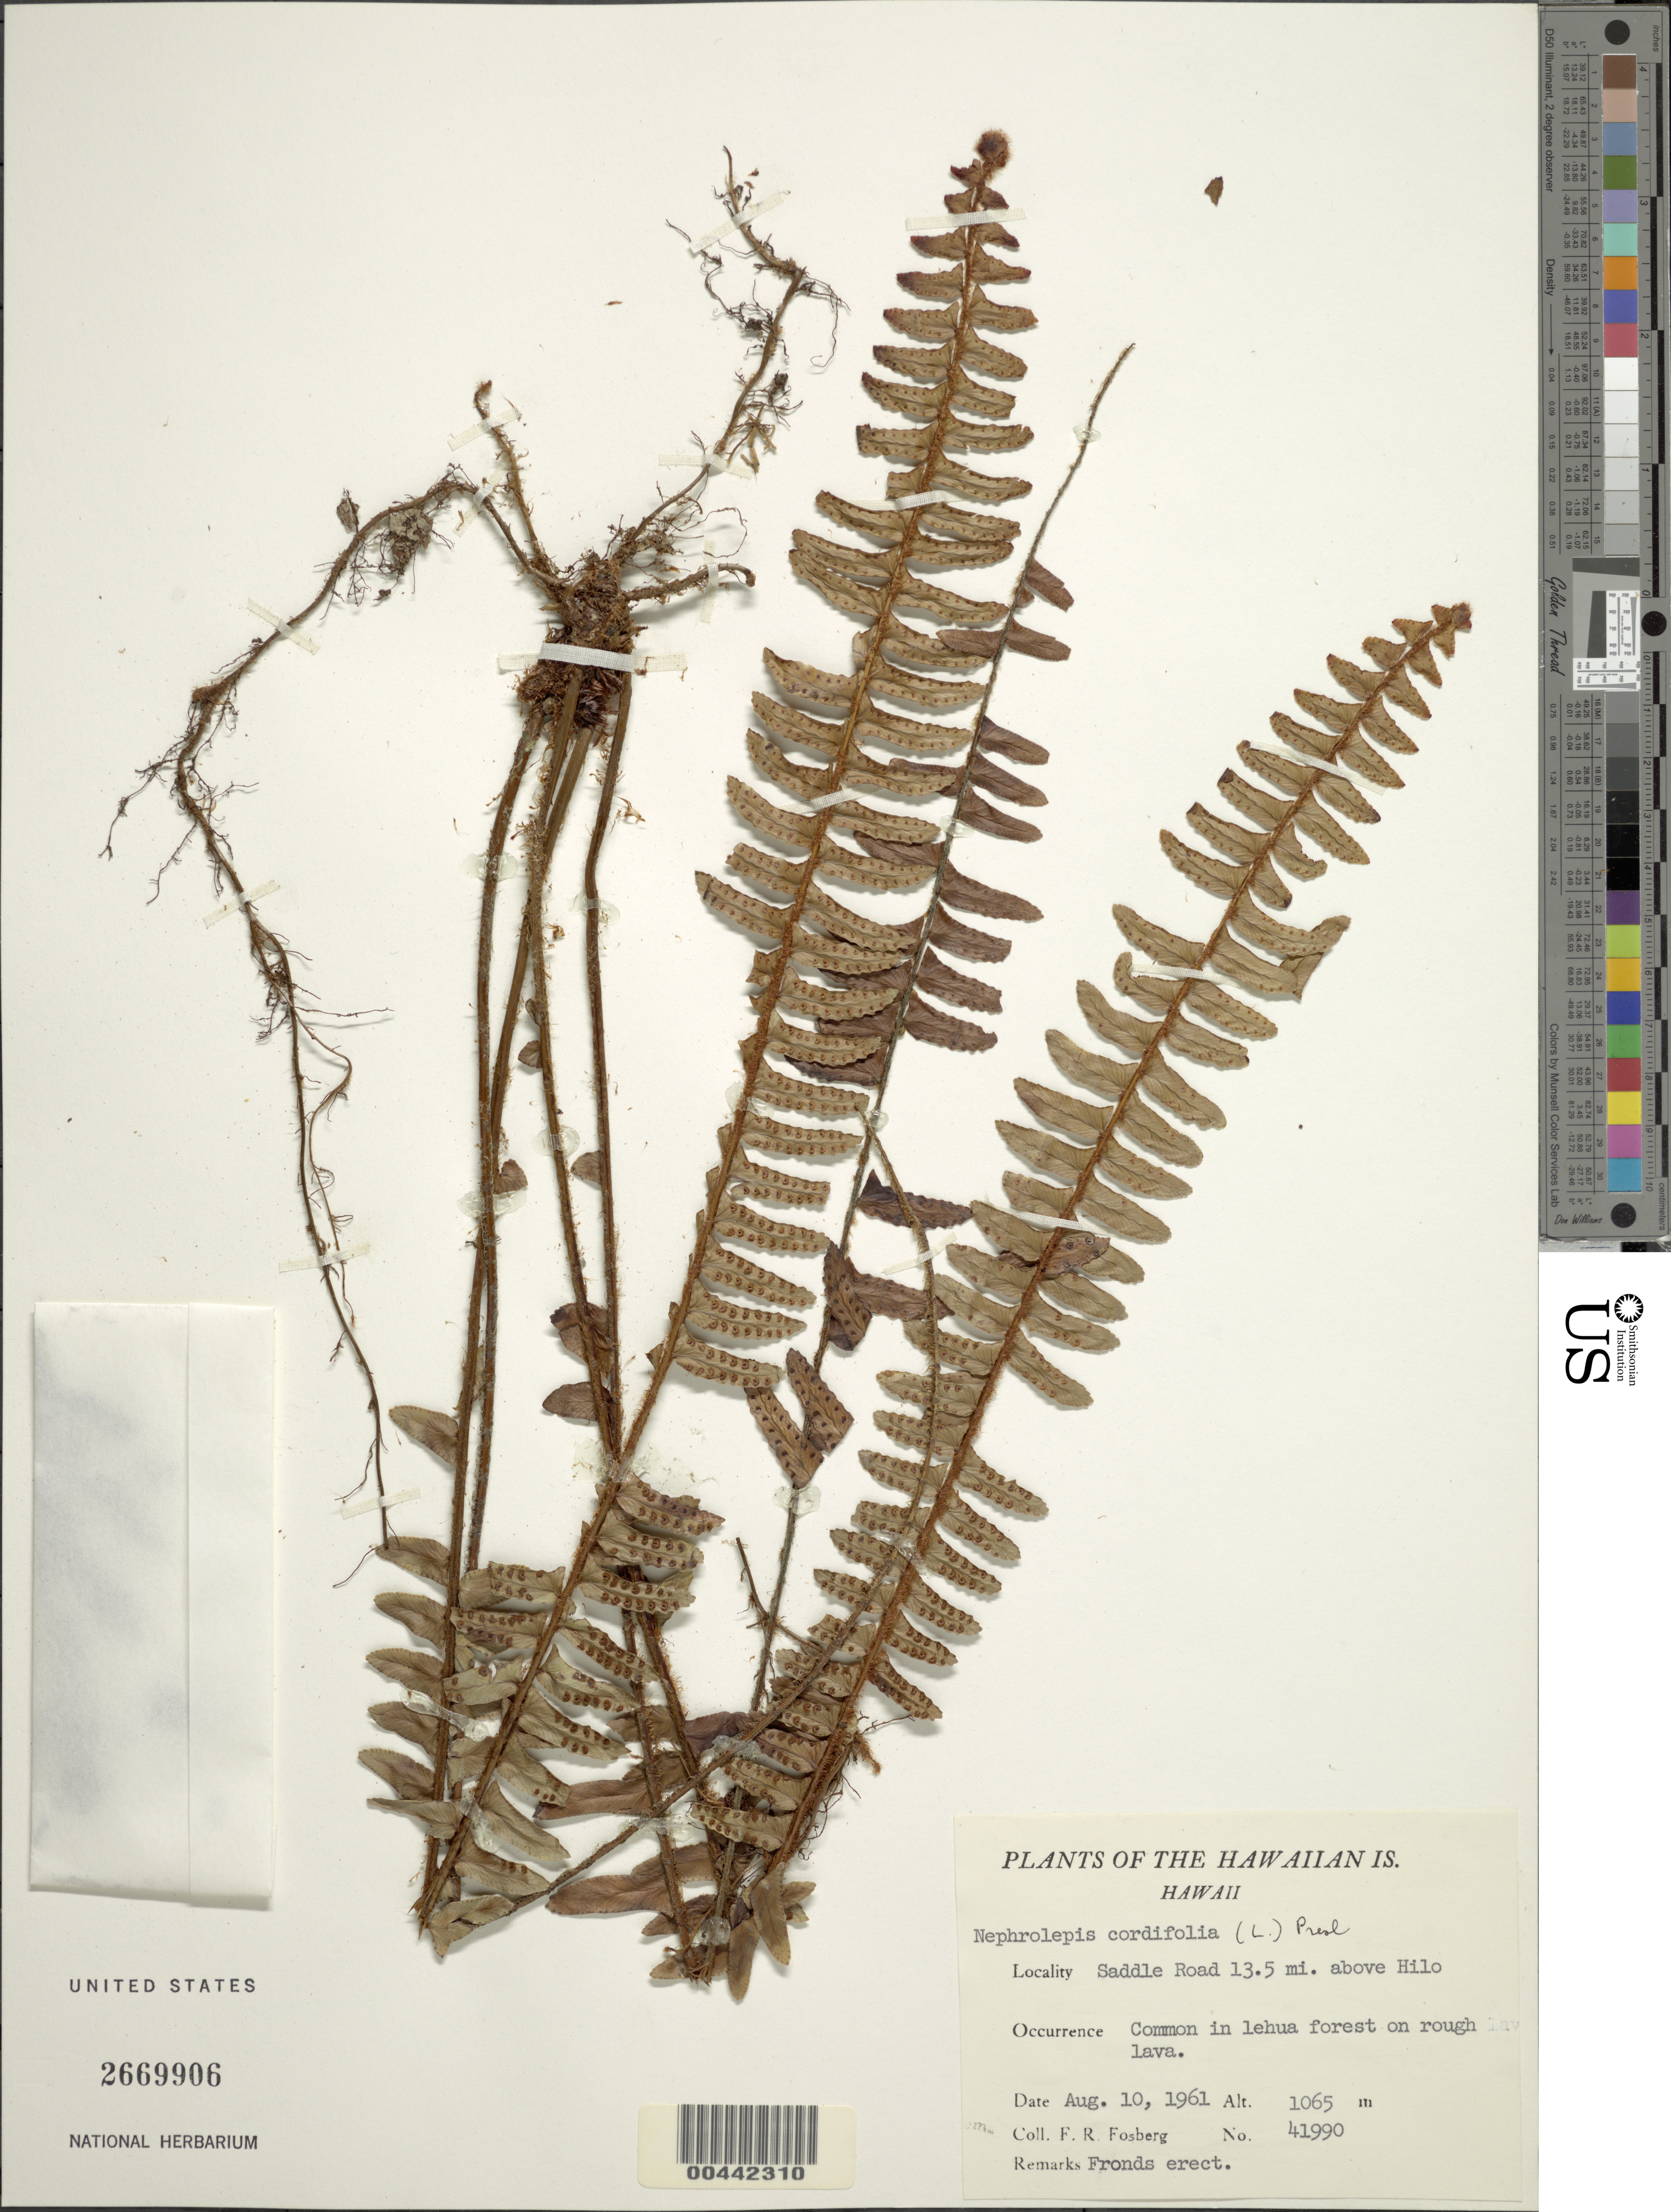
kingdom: Plantae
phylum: Tracheophyta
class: Polypodiopsida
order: Polypodiales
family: Nephrolepidaceae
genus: Nephrolepis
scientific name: Nephrolepis cordifolia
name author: (L.) C. Presl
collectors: F. R. Fosberg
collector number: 41990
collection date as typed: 10 Aug 1961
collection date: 1961-08-10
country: United States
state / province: Hawaii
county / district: Hawaii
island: Hawaii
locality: Saddle Rd., 13.5 mi above Hilo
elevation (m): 1065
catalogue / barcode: US 2669906